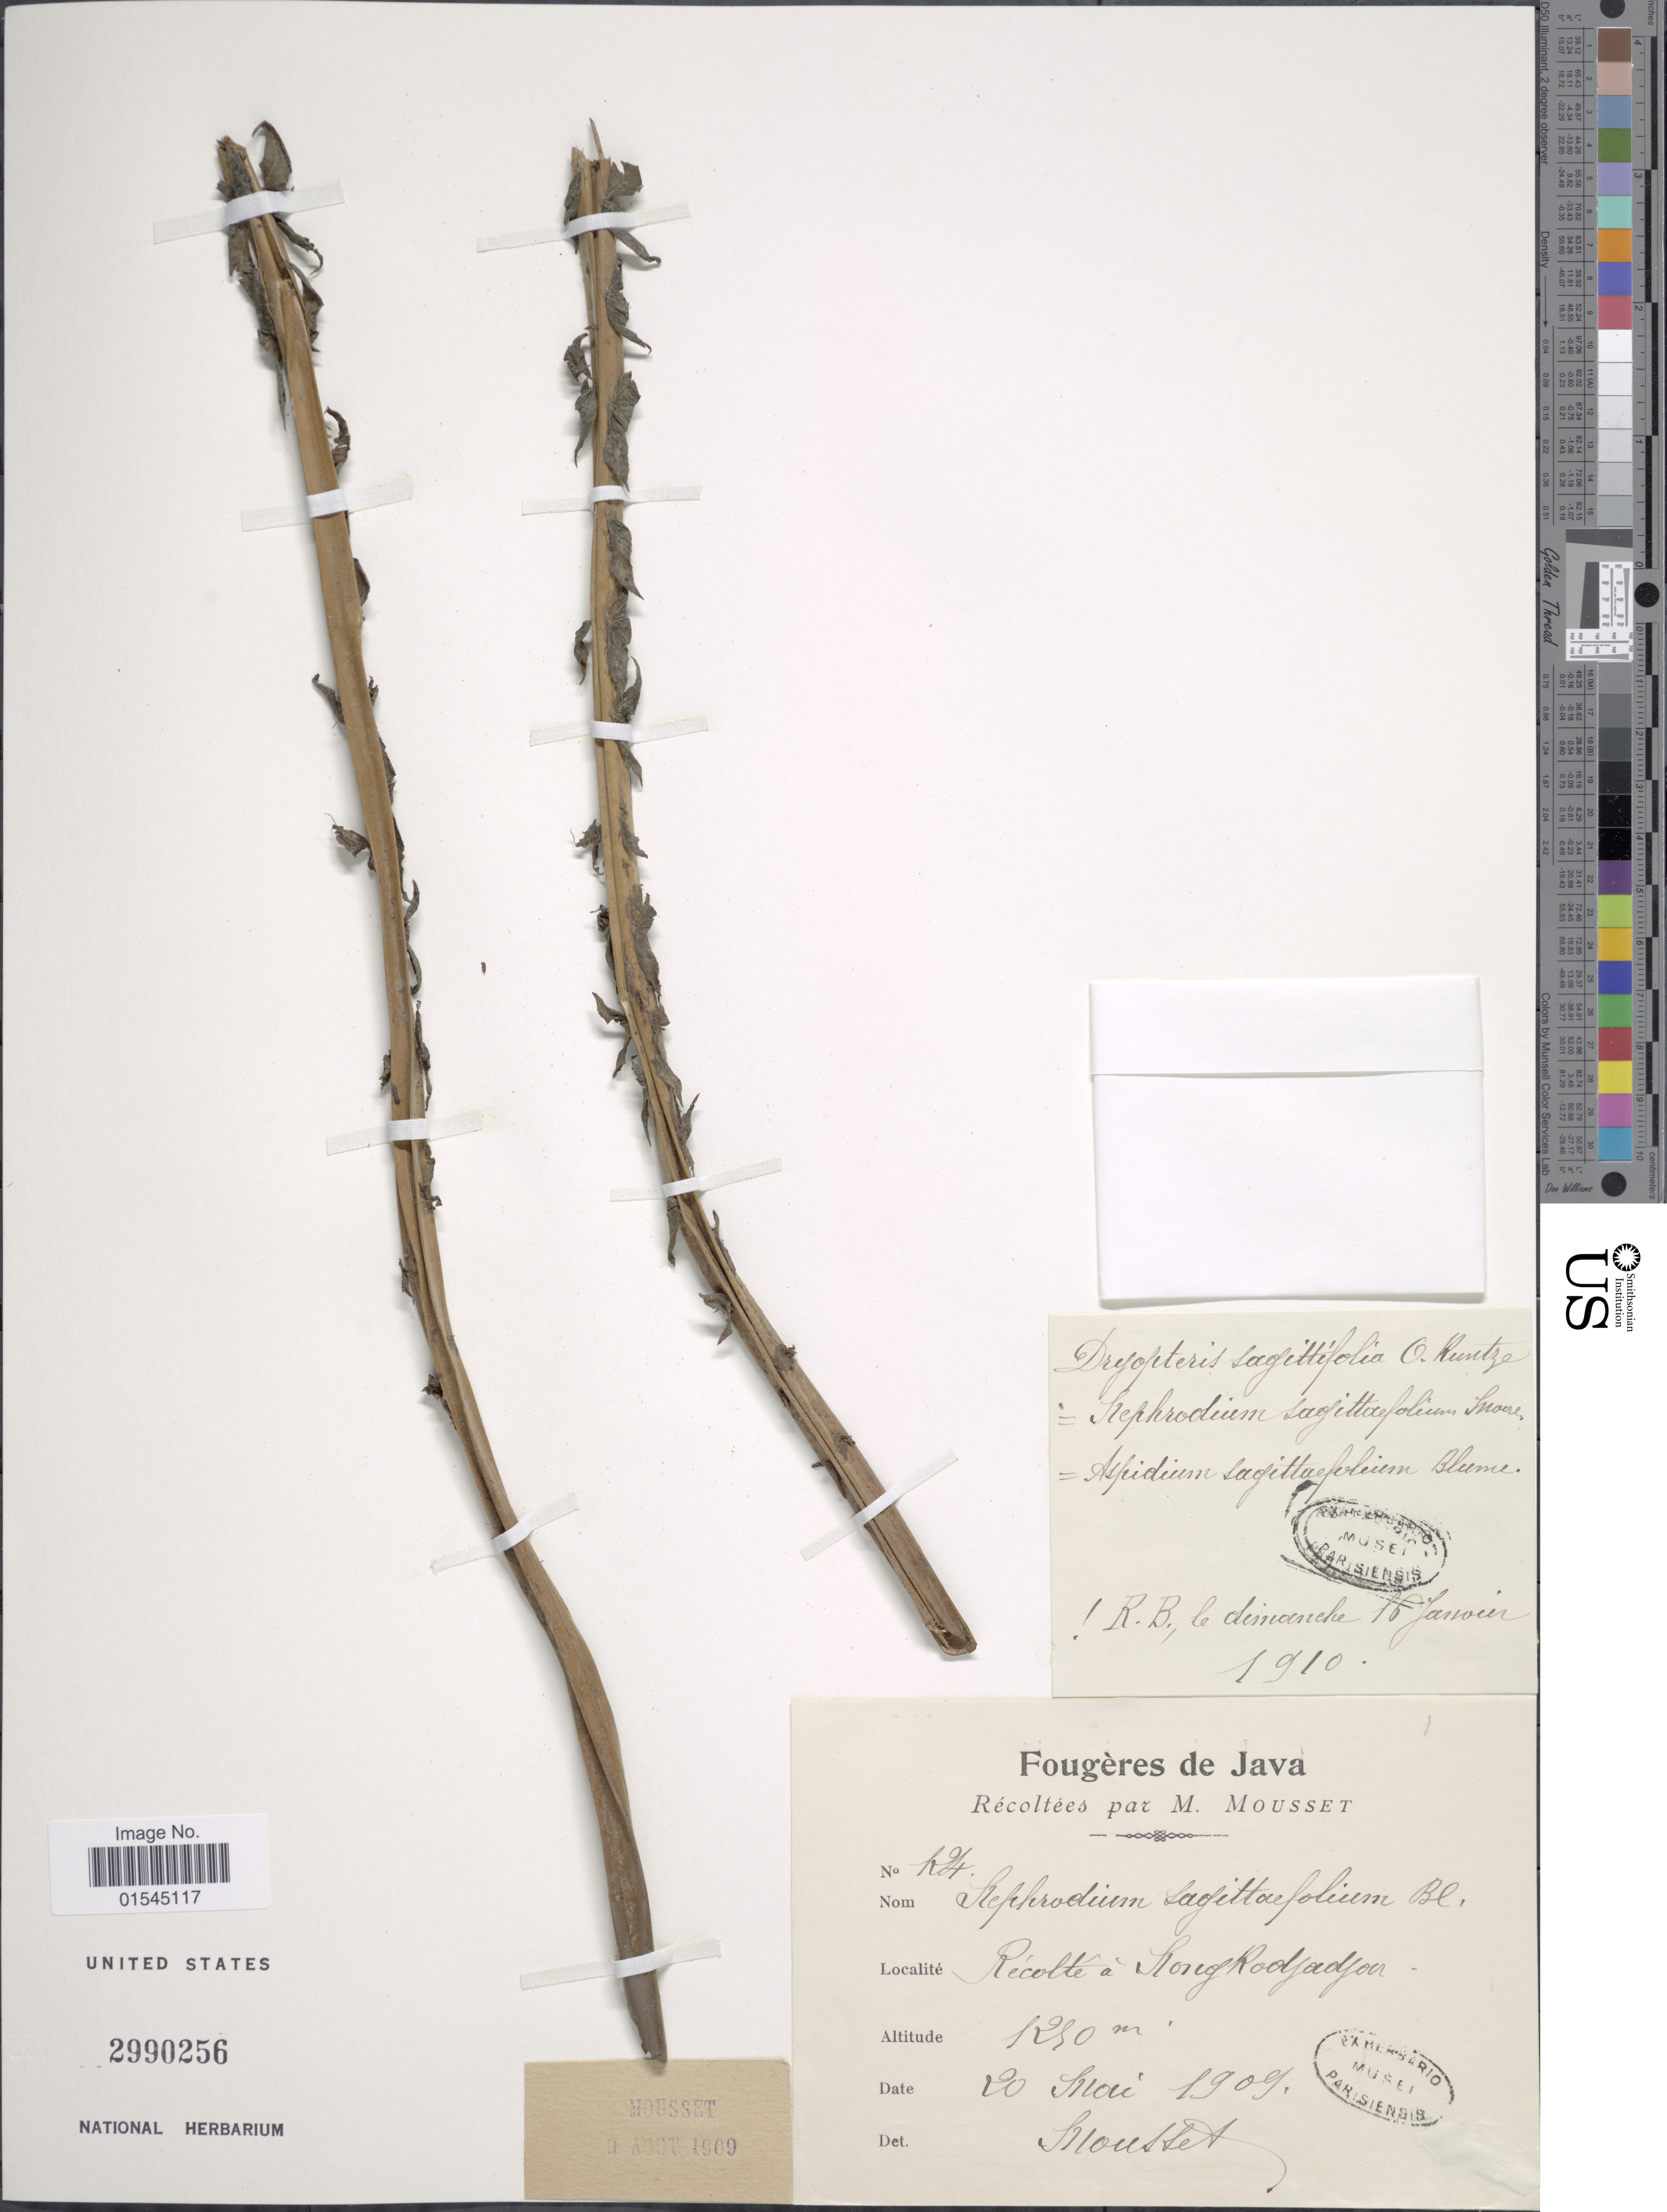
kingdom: Plantae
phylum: Tracheophyta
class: Polypodiopsida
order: Polypodiales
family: Thelypteridaceae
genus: Sphaerostephanos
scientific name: Sphaerostephanos sagittifolius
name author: (Blume) Holttum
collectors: Mousset, --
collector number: K4*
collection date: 1909-05-20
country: Indonesia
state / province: Java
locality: Récolté à Kong Rodjadjoer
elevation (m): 1250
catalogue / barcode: US 2990256